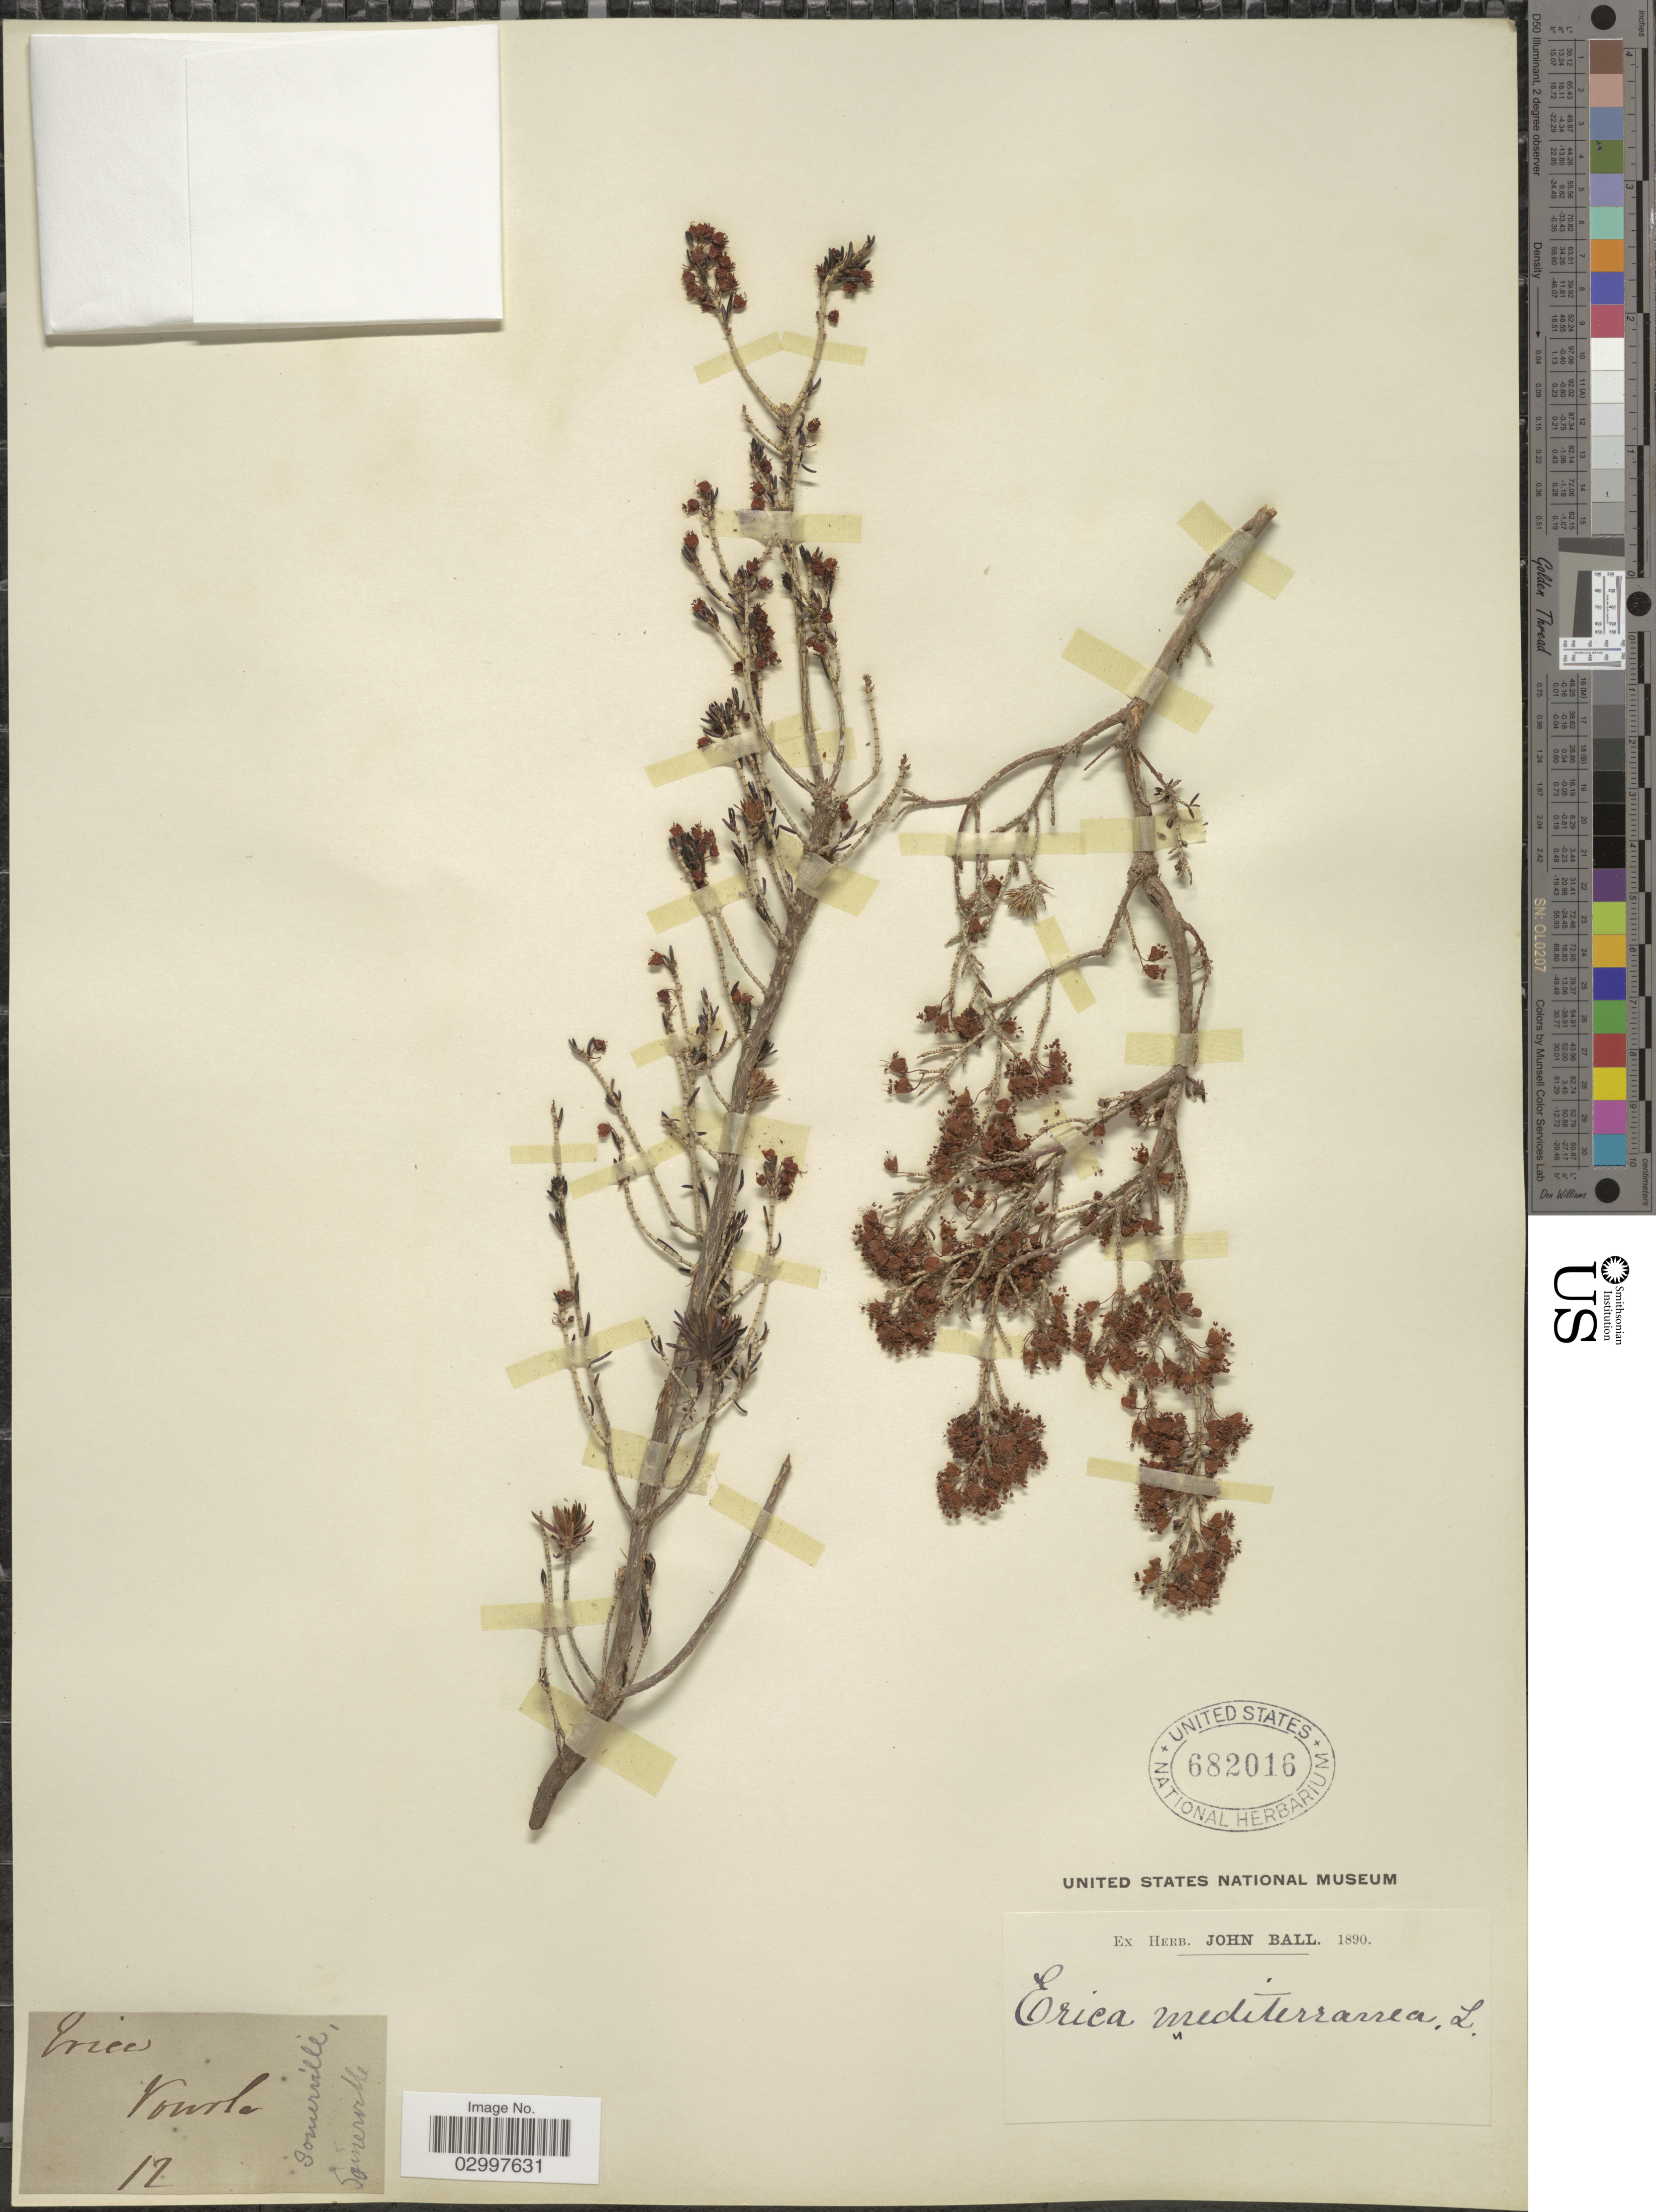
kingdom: Plantae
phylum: Tracheophyta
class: Magnoliopsida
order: Ericales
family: Ericaceae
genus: Erica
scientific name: Erica mediterranea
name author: L.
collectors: ex herb. John Ball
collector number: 17*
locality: Vourle [interpreted]. Somerville, Somerville.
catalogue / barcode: US 682016